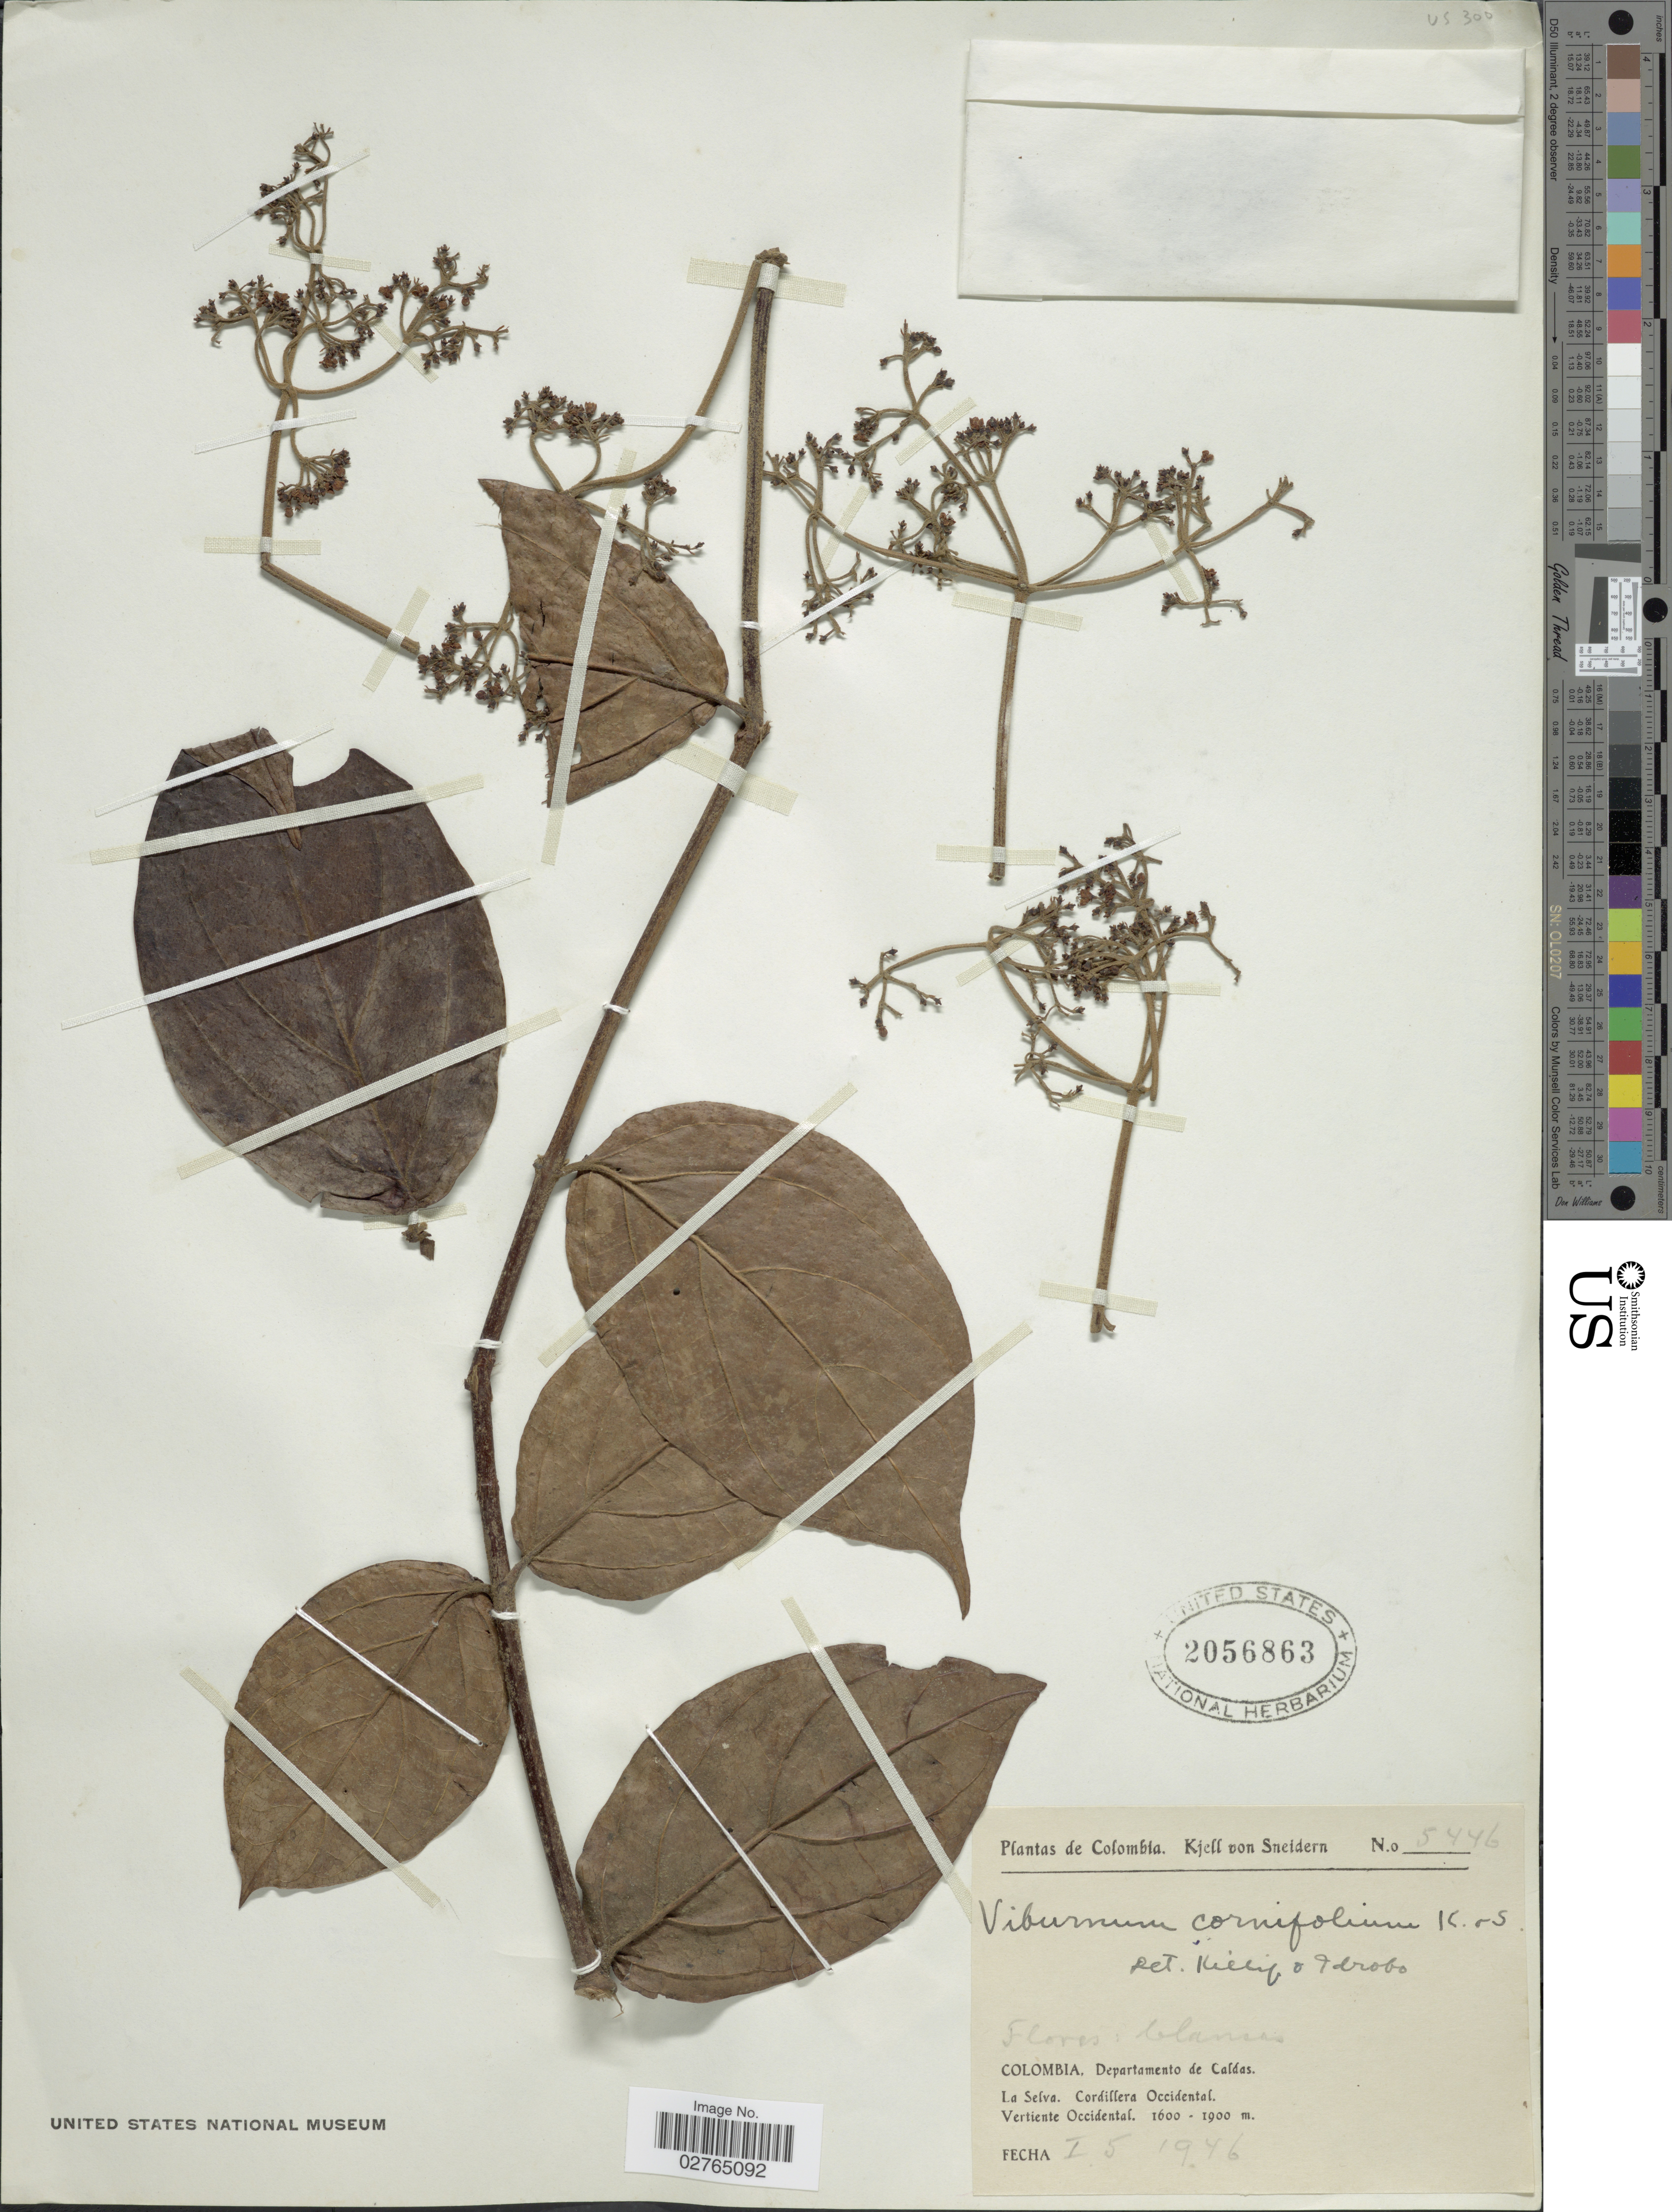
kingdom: Plantae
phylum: Tracheophyta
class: Magnoliopsida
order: Dipsacales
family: Viburnaceae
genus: Viburnum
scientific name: Viburnum cornifolium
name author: Killip & A.C. Sm.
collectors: K. von Sneidern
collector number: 5446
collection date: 1946-01-05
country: Colombia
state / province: Caldas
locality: Departamento de Caldas. La Selva. Cordillera Occidental. Vertiente Occidental.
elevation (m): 1600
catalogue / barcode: US 2056863